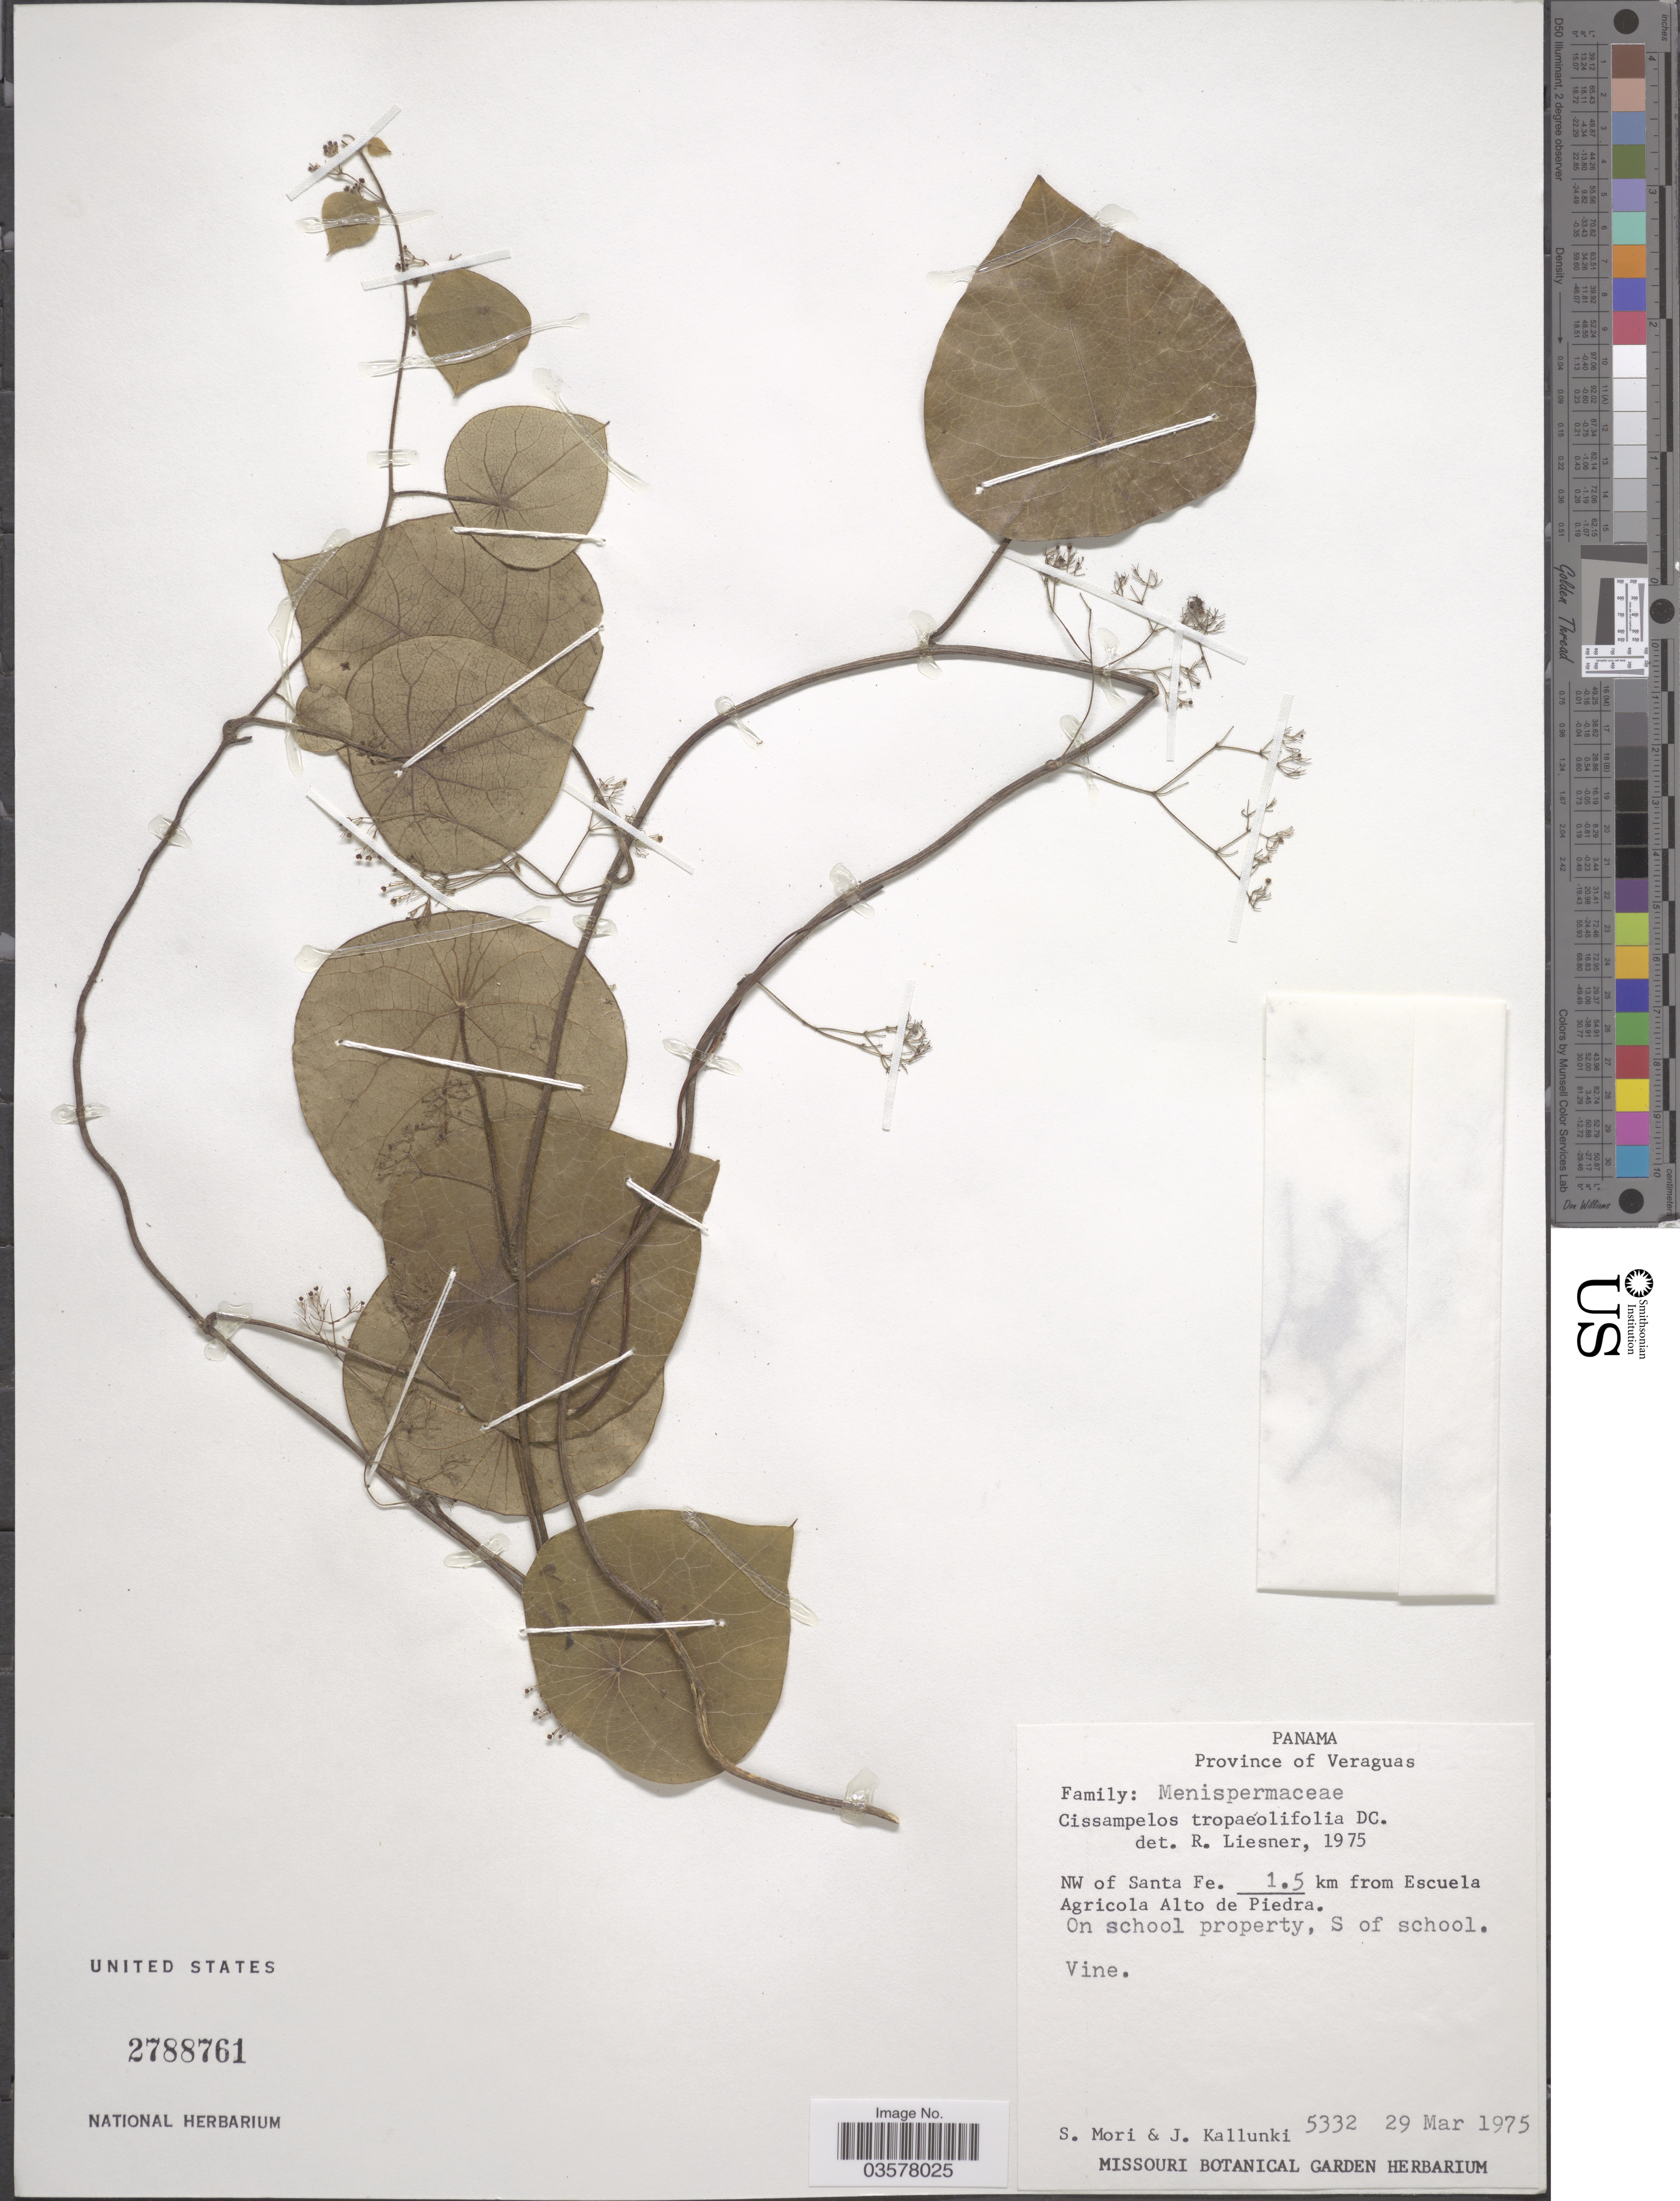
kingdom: Plantae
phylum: Tracheophyta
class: Magnoliopsida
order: Ranunculales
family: Menispermaceae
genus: Cissampelos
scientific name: Cissampelos tropaeolifolia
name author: DC.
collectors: S. Mori & J. Kallunki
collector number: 5332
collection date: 1975-03-29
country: Panama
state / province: Veraguas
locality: NW of Santa Fe. 1.5 km from Escuela Agricola Alto de Piedra. On school property, S of school.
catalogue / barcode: US 2788761